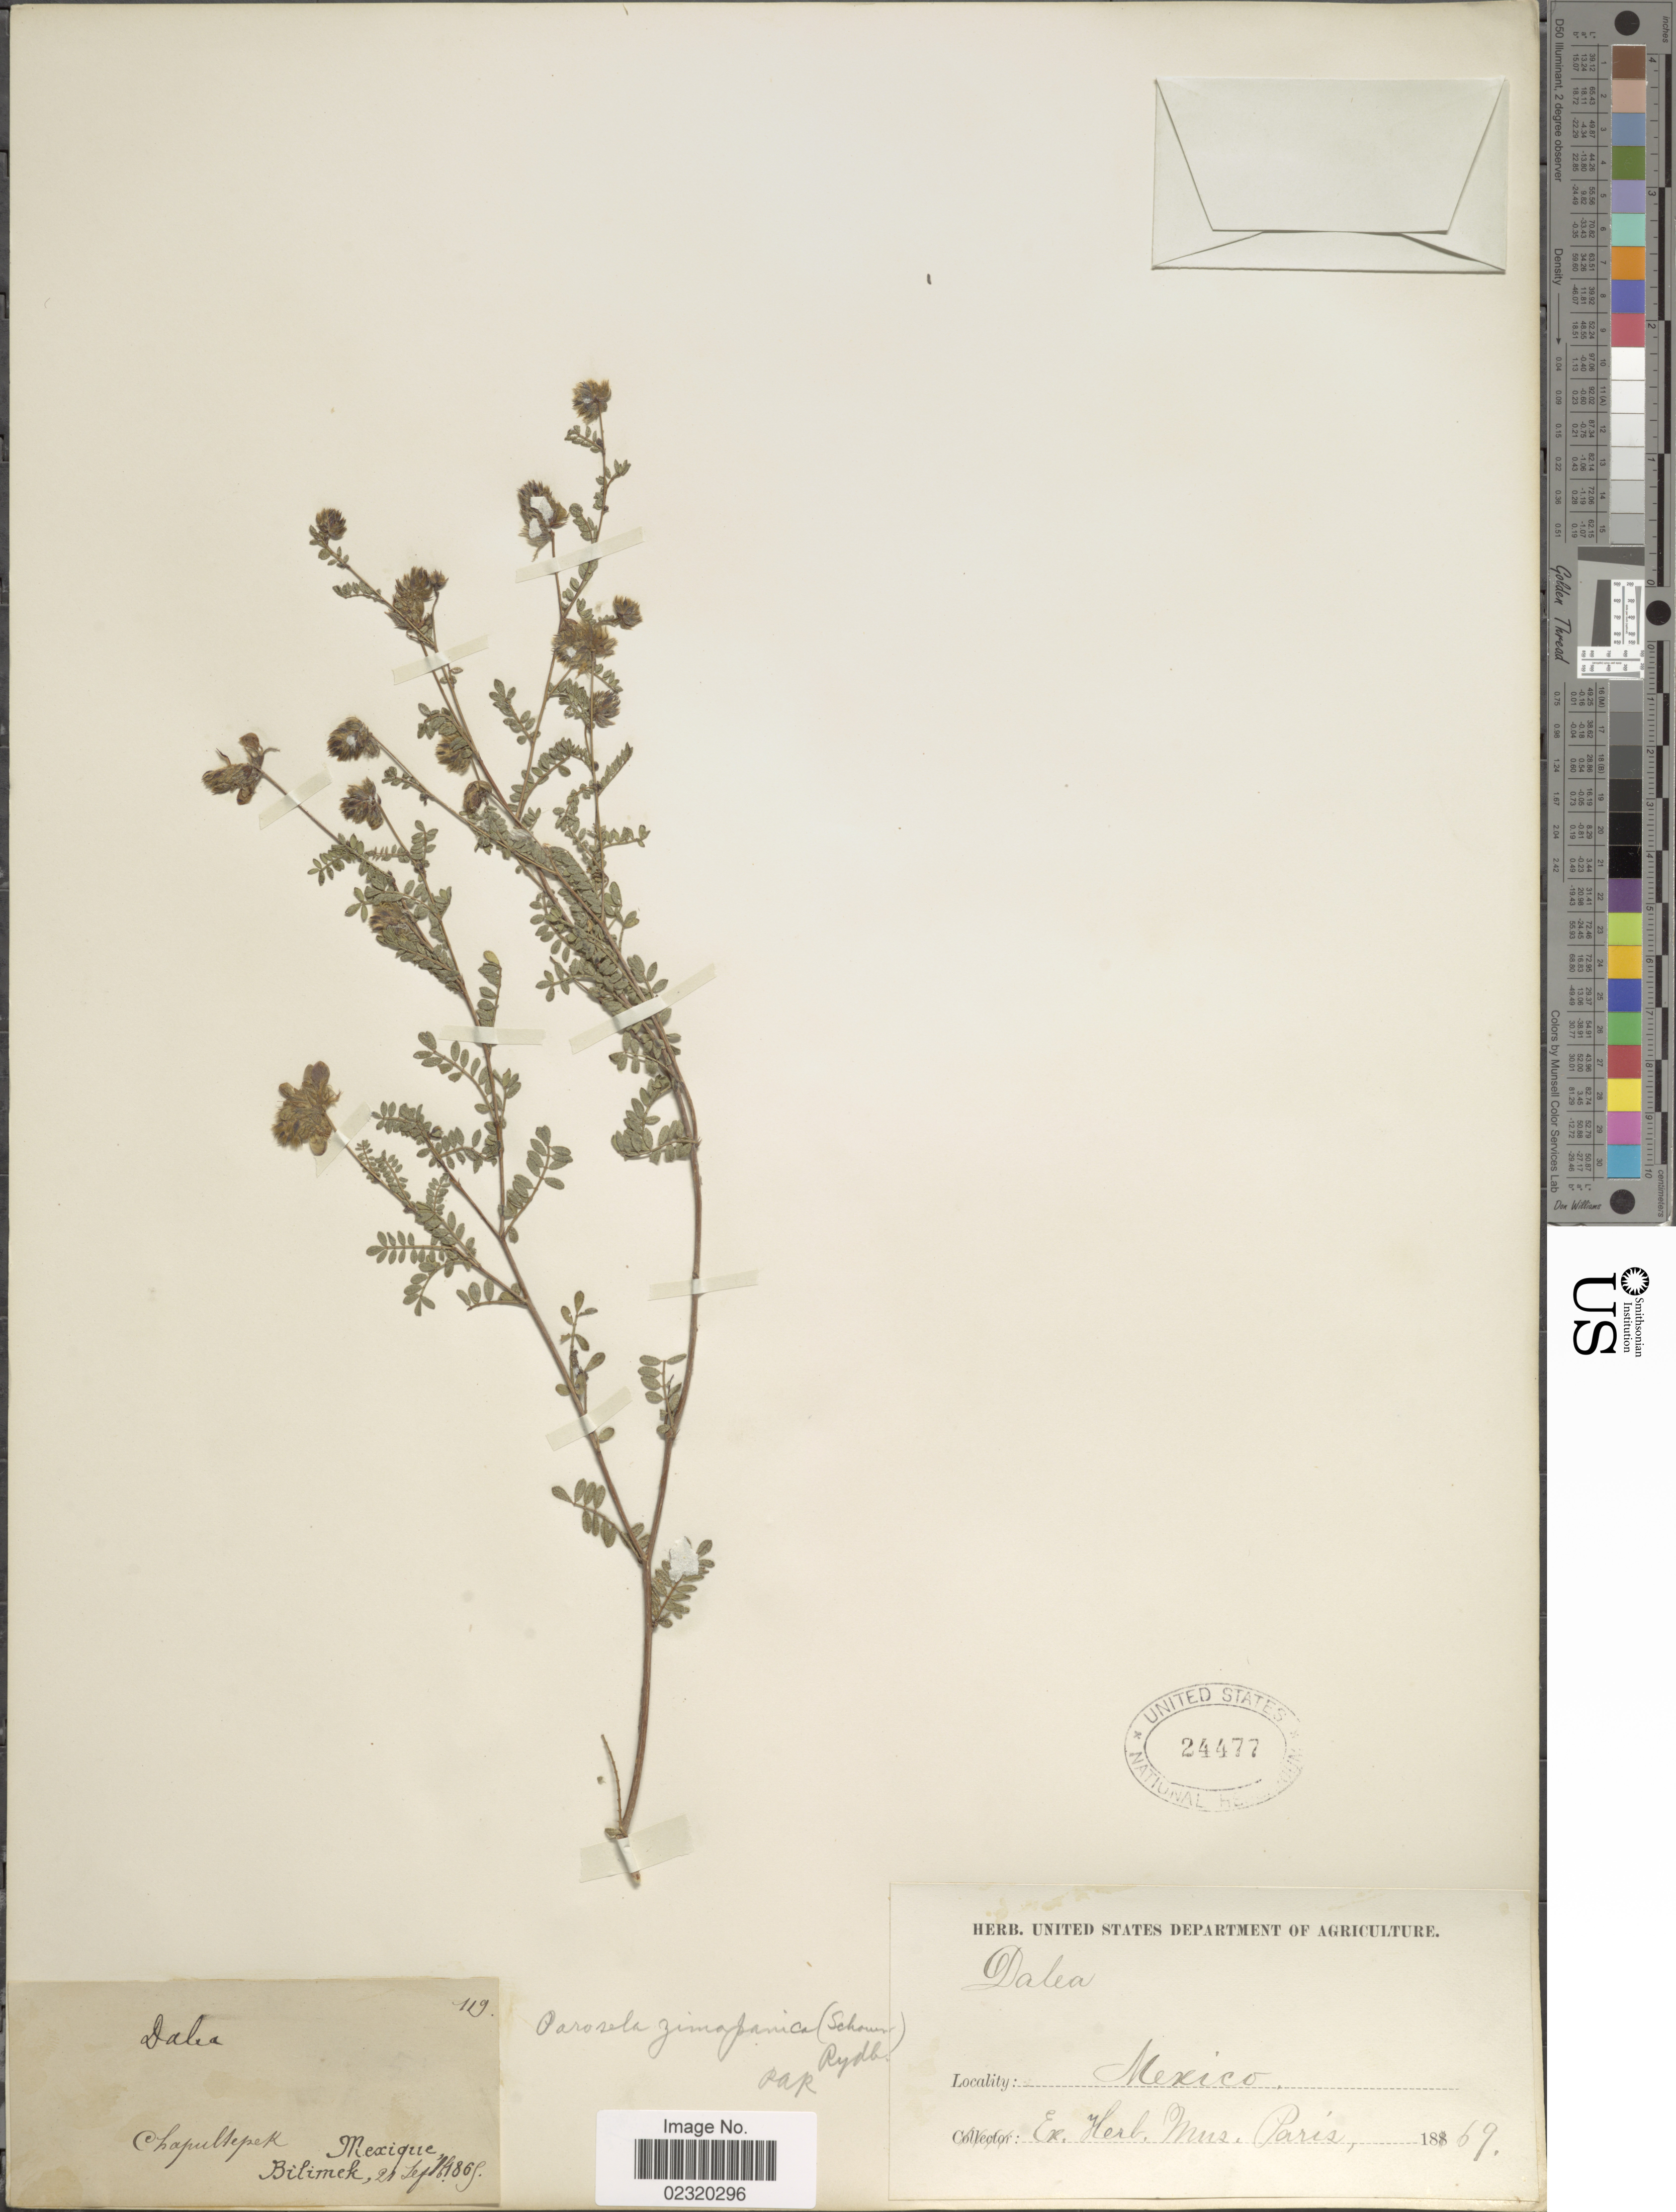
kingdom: Plantae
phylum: Tracheophyta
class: Magnoliopsida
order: Fabales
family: Fabaceae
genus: Dalea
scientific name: Dalea zimapanica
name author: S. Schauer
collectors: -. Bilimek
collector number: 119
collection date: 1869-09-21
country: Mexico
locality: Chapultepek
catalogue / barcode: US 24477